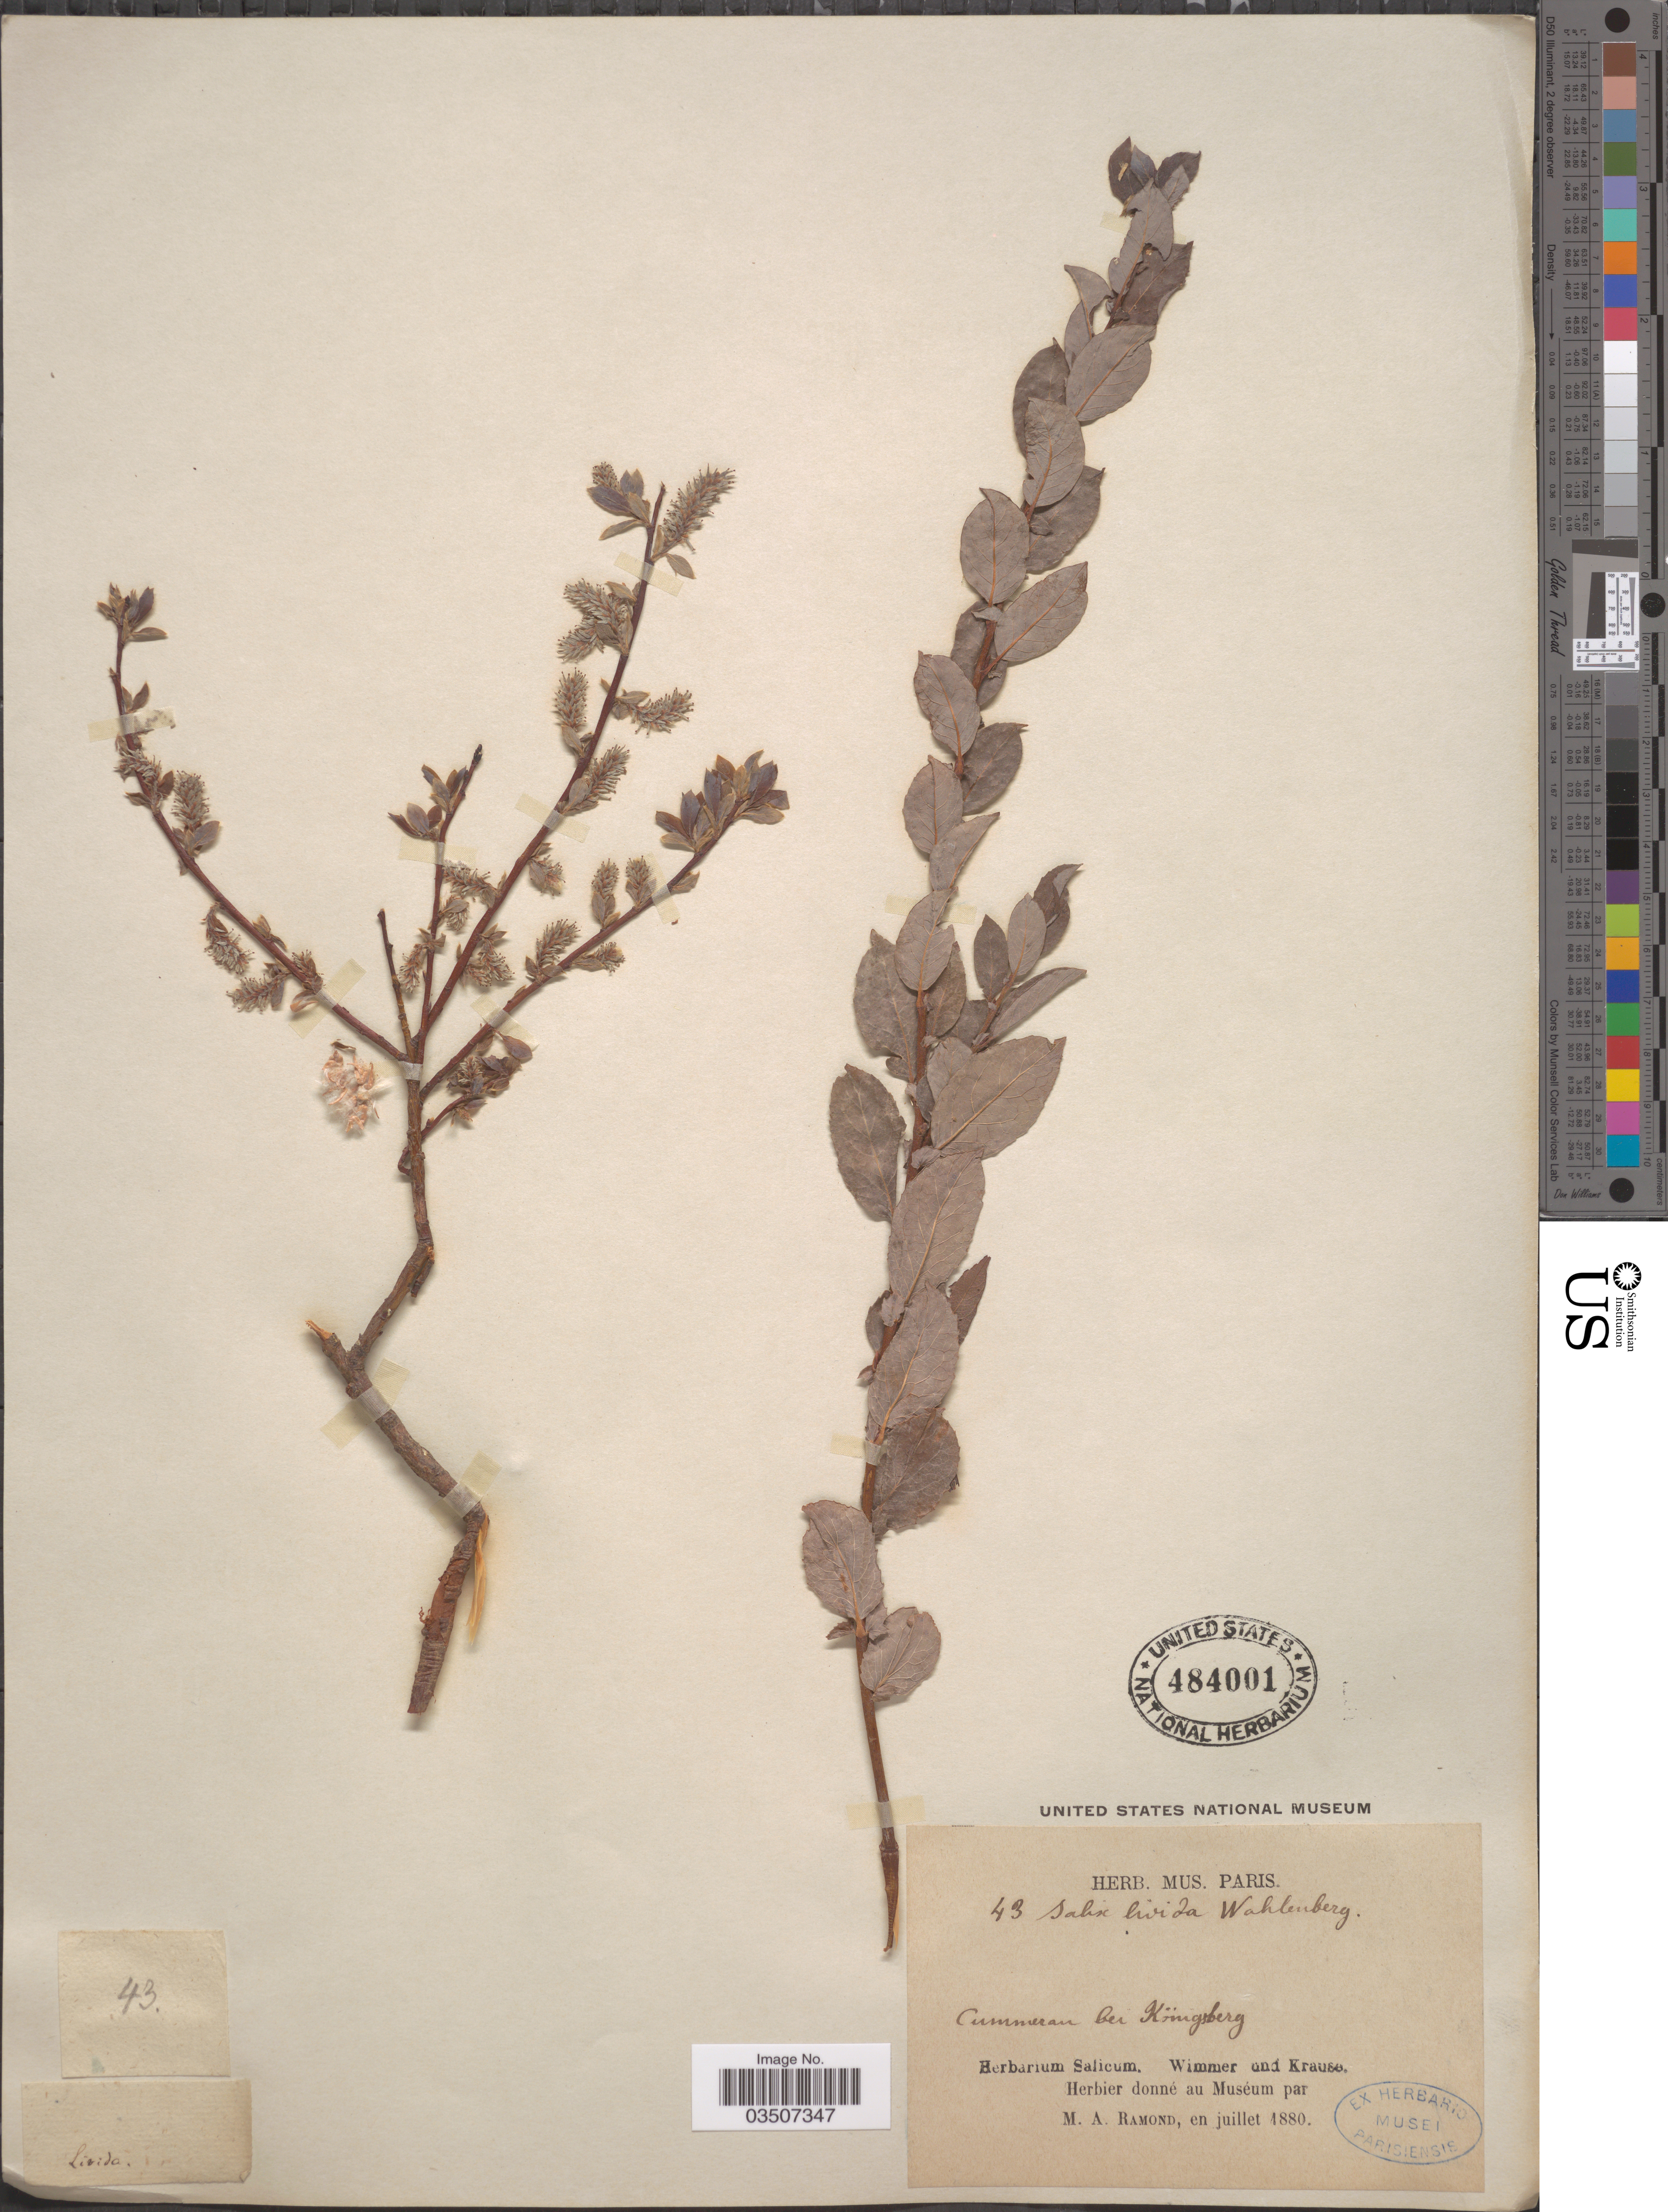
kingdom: Plantae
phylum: Tracheophyta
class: Magnoliopsida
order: Malpighiales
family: Salicaceae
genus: Salix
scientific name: Salix starkeana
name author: Willd.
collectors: Wimmer & -- Krause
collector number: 43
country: Russian Federation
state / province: Kaliningrad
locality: Cummerau bei Königsberg.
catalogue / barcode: US 484001